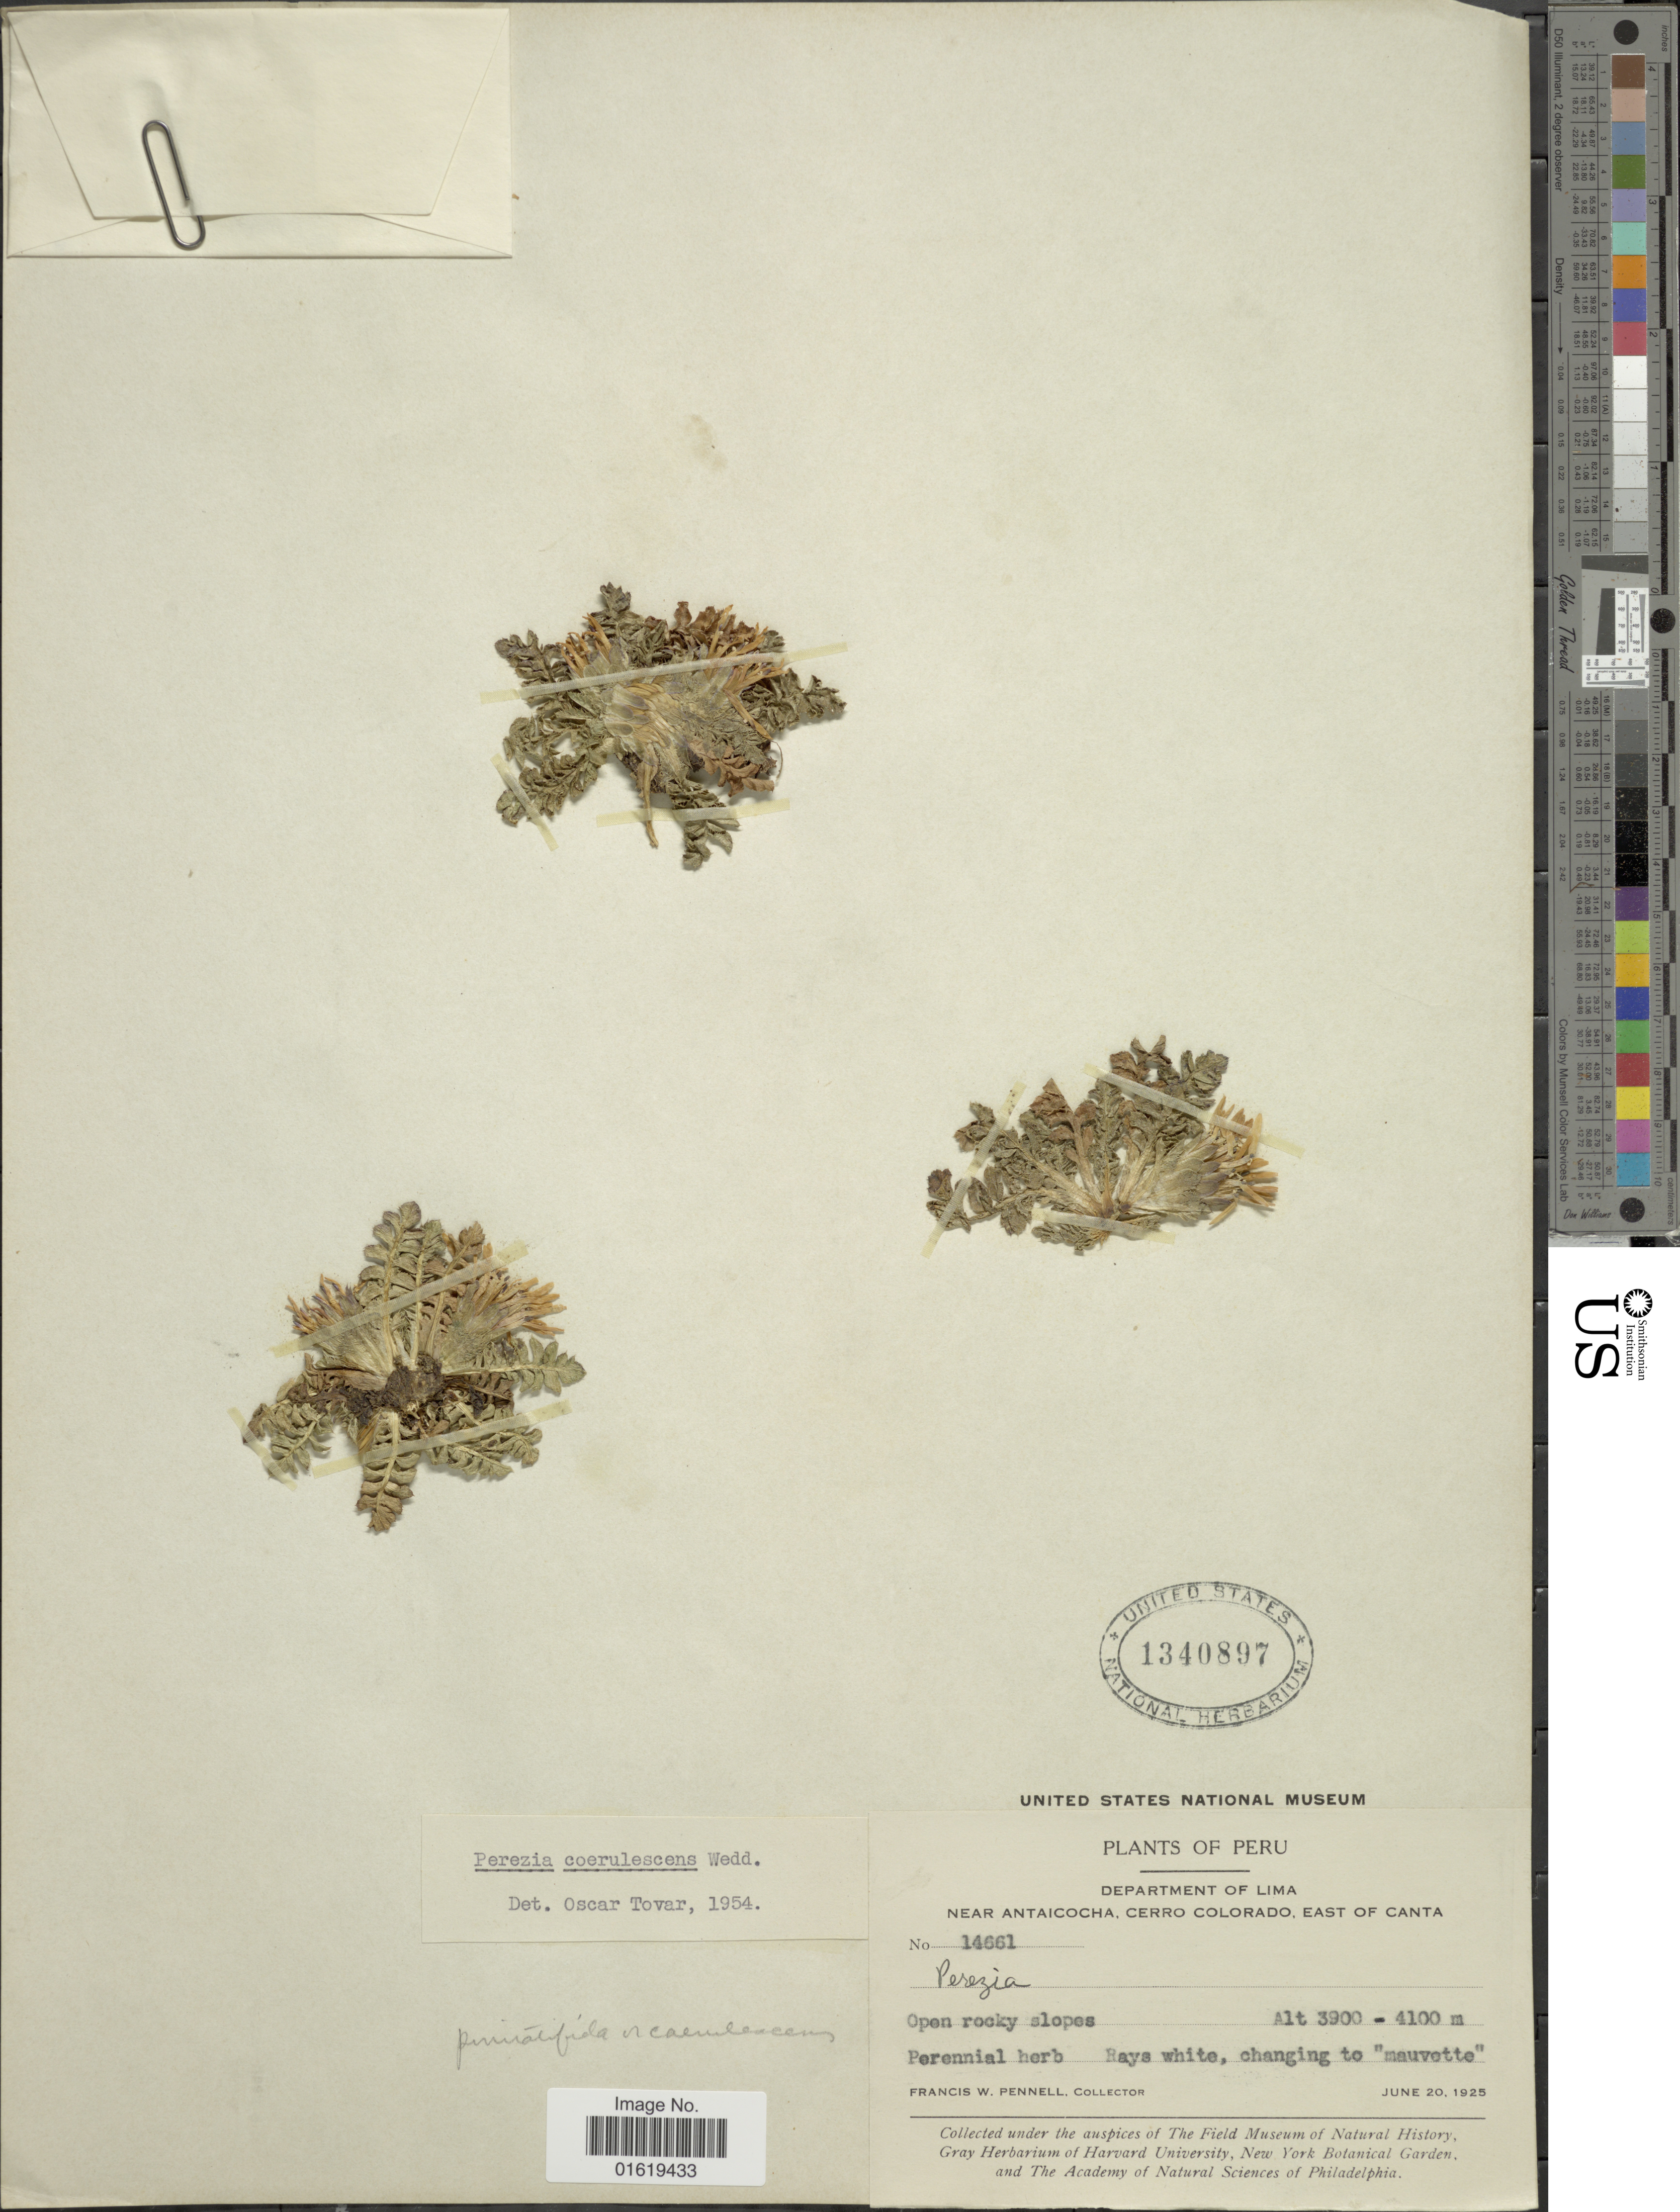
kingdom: Plantae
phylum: Tracheophyta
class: Magnoliopsida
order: Asterales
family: Asteraceae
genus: Perezia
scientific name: Perezia coerulescens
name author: Wedd.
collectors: F. W. Pennell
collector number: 14661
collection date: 1925-06-20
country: Peru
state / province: Lima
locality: Department of Lima. Near Antaicocha, Cerro Colorado, East of Canta.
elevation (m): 3900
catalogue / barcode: US 1340897